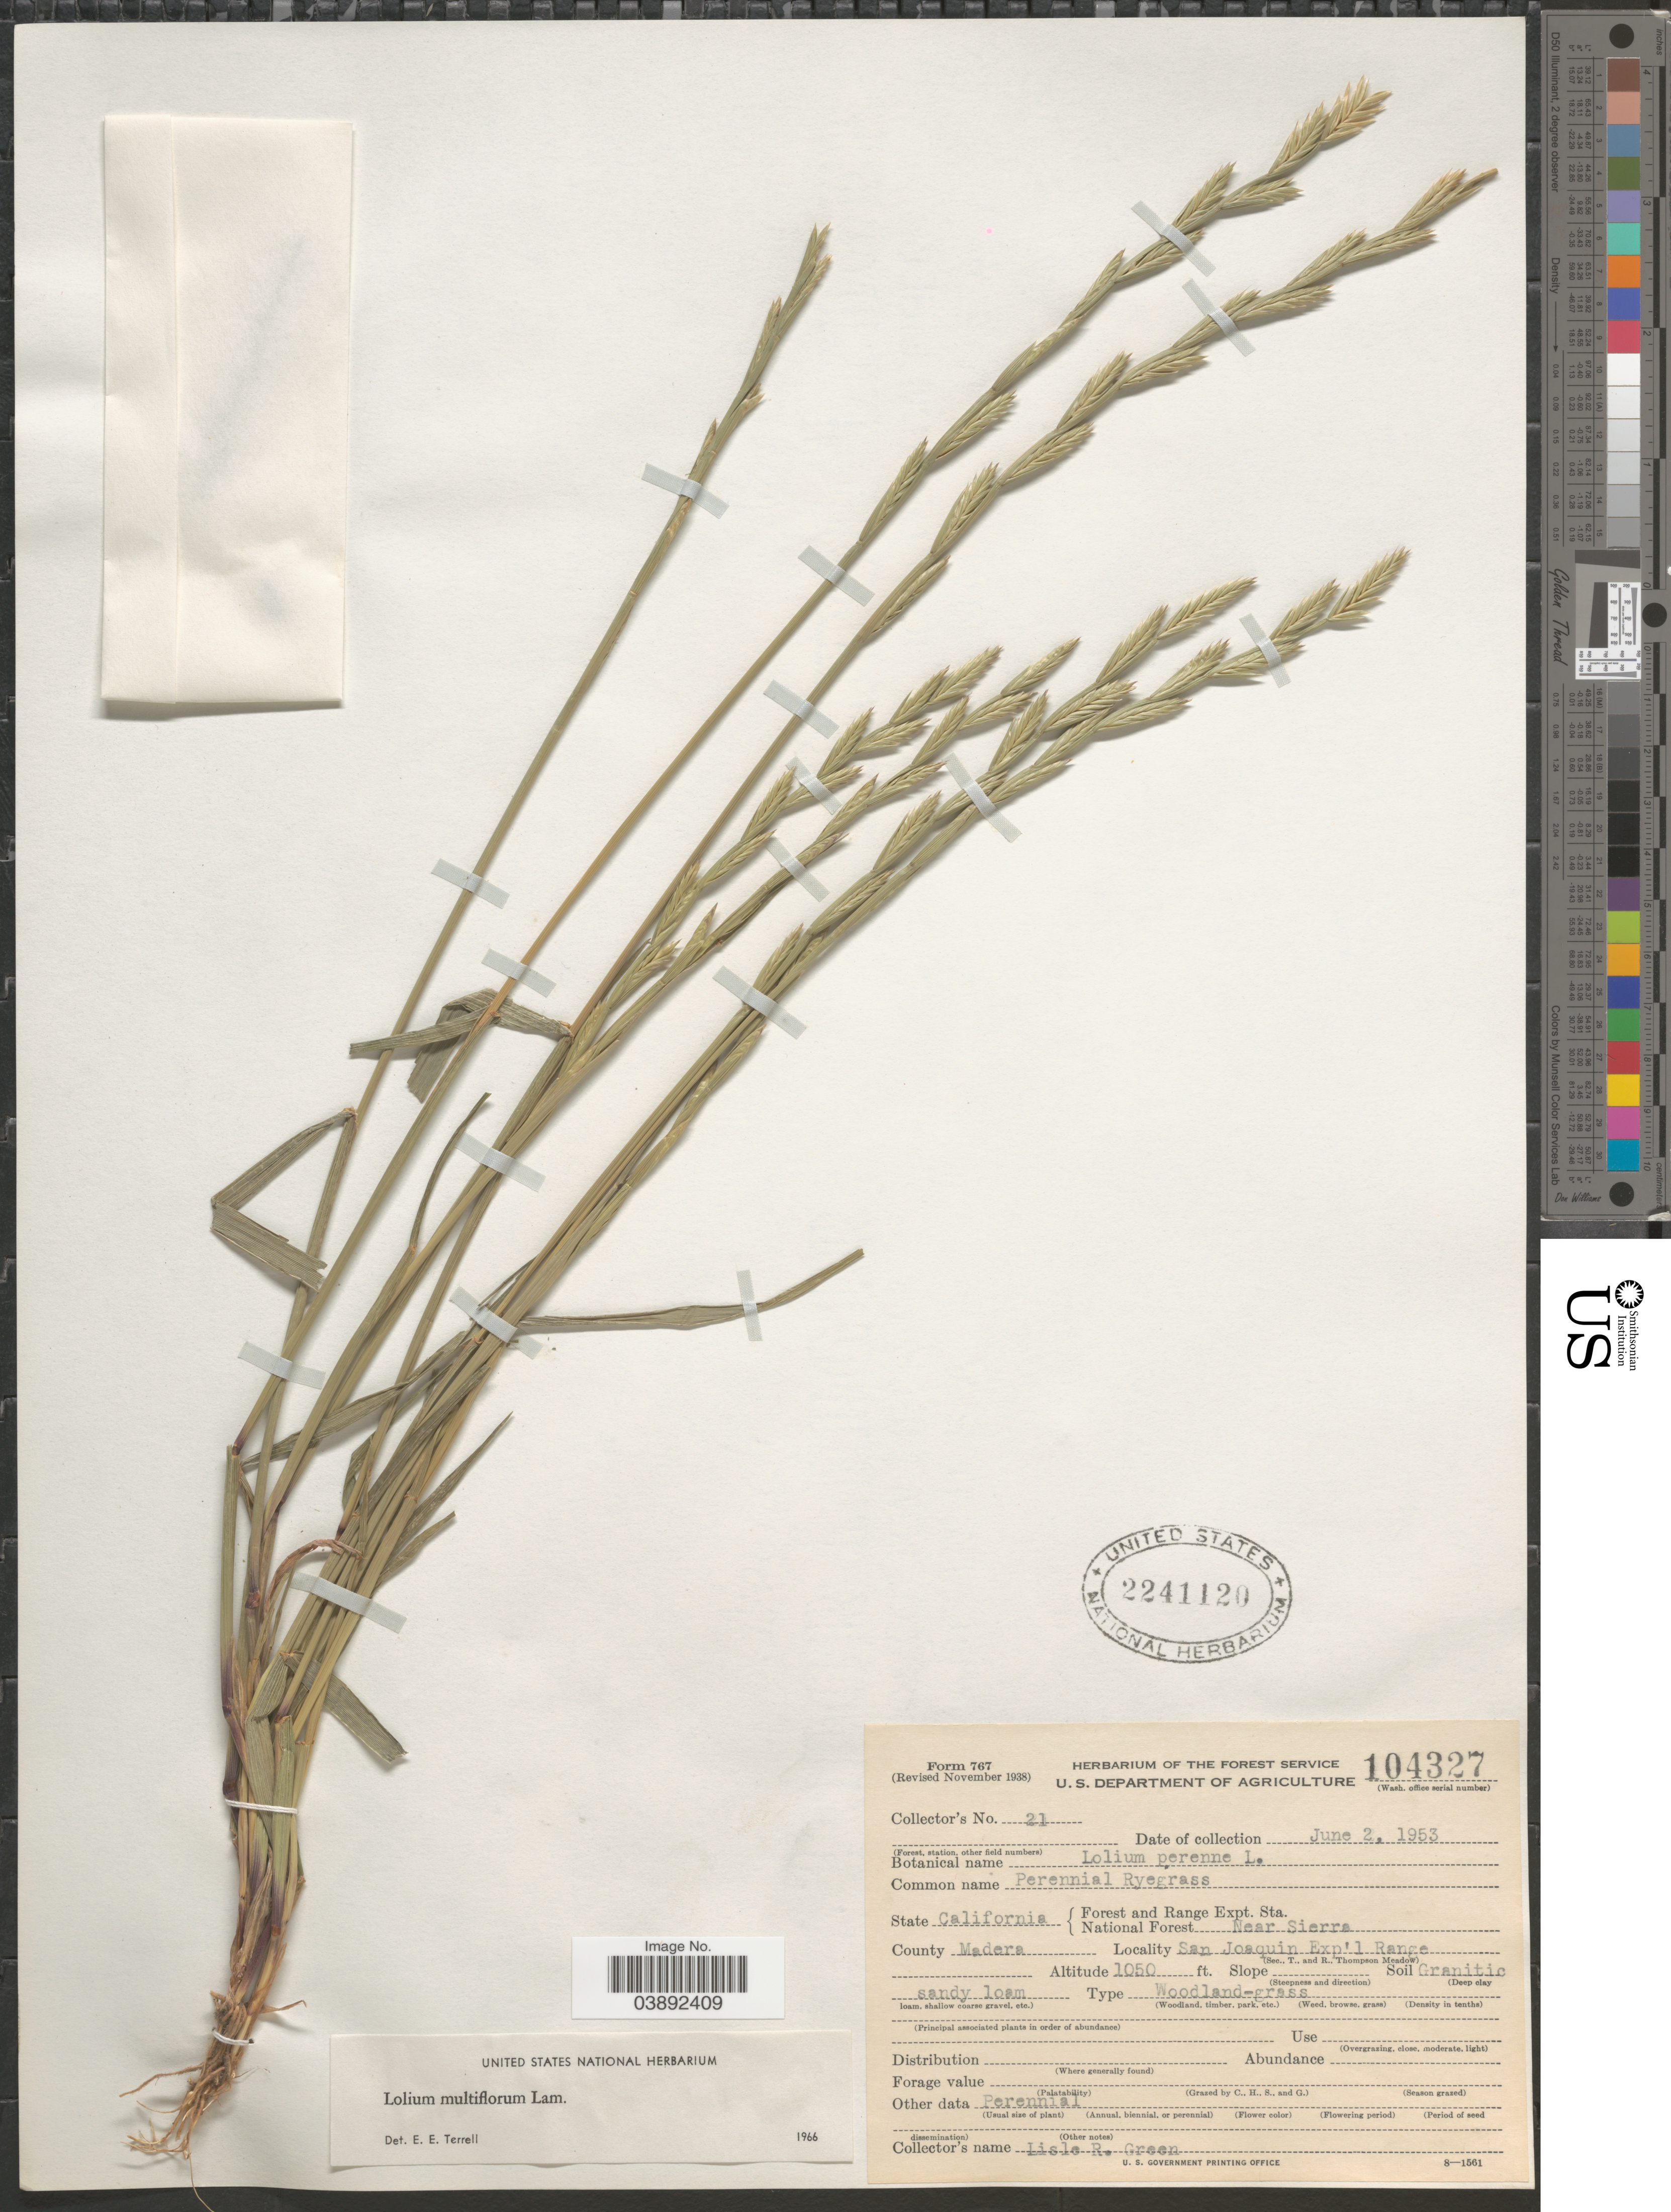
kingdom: Plantae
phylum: Tracheophyta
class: Liliopsida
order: Poales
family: Poaceae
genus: Lolium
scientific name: Lolium multiflorum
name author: Lam.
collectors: L. Green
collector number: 21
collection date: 1953-06-02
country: United States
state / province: California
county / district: Madera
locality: Forest and Range Expt. Sta. National Forest Near Sierra. County Madera. San Joaquin Exp'l Range.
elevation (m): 320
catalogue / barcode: US 2241120